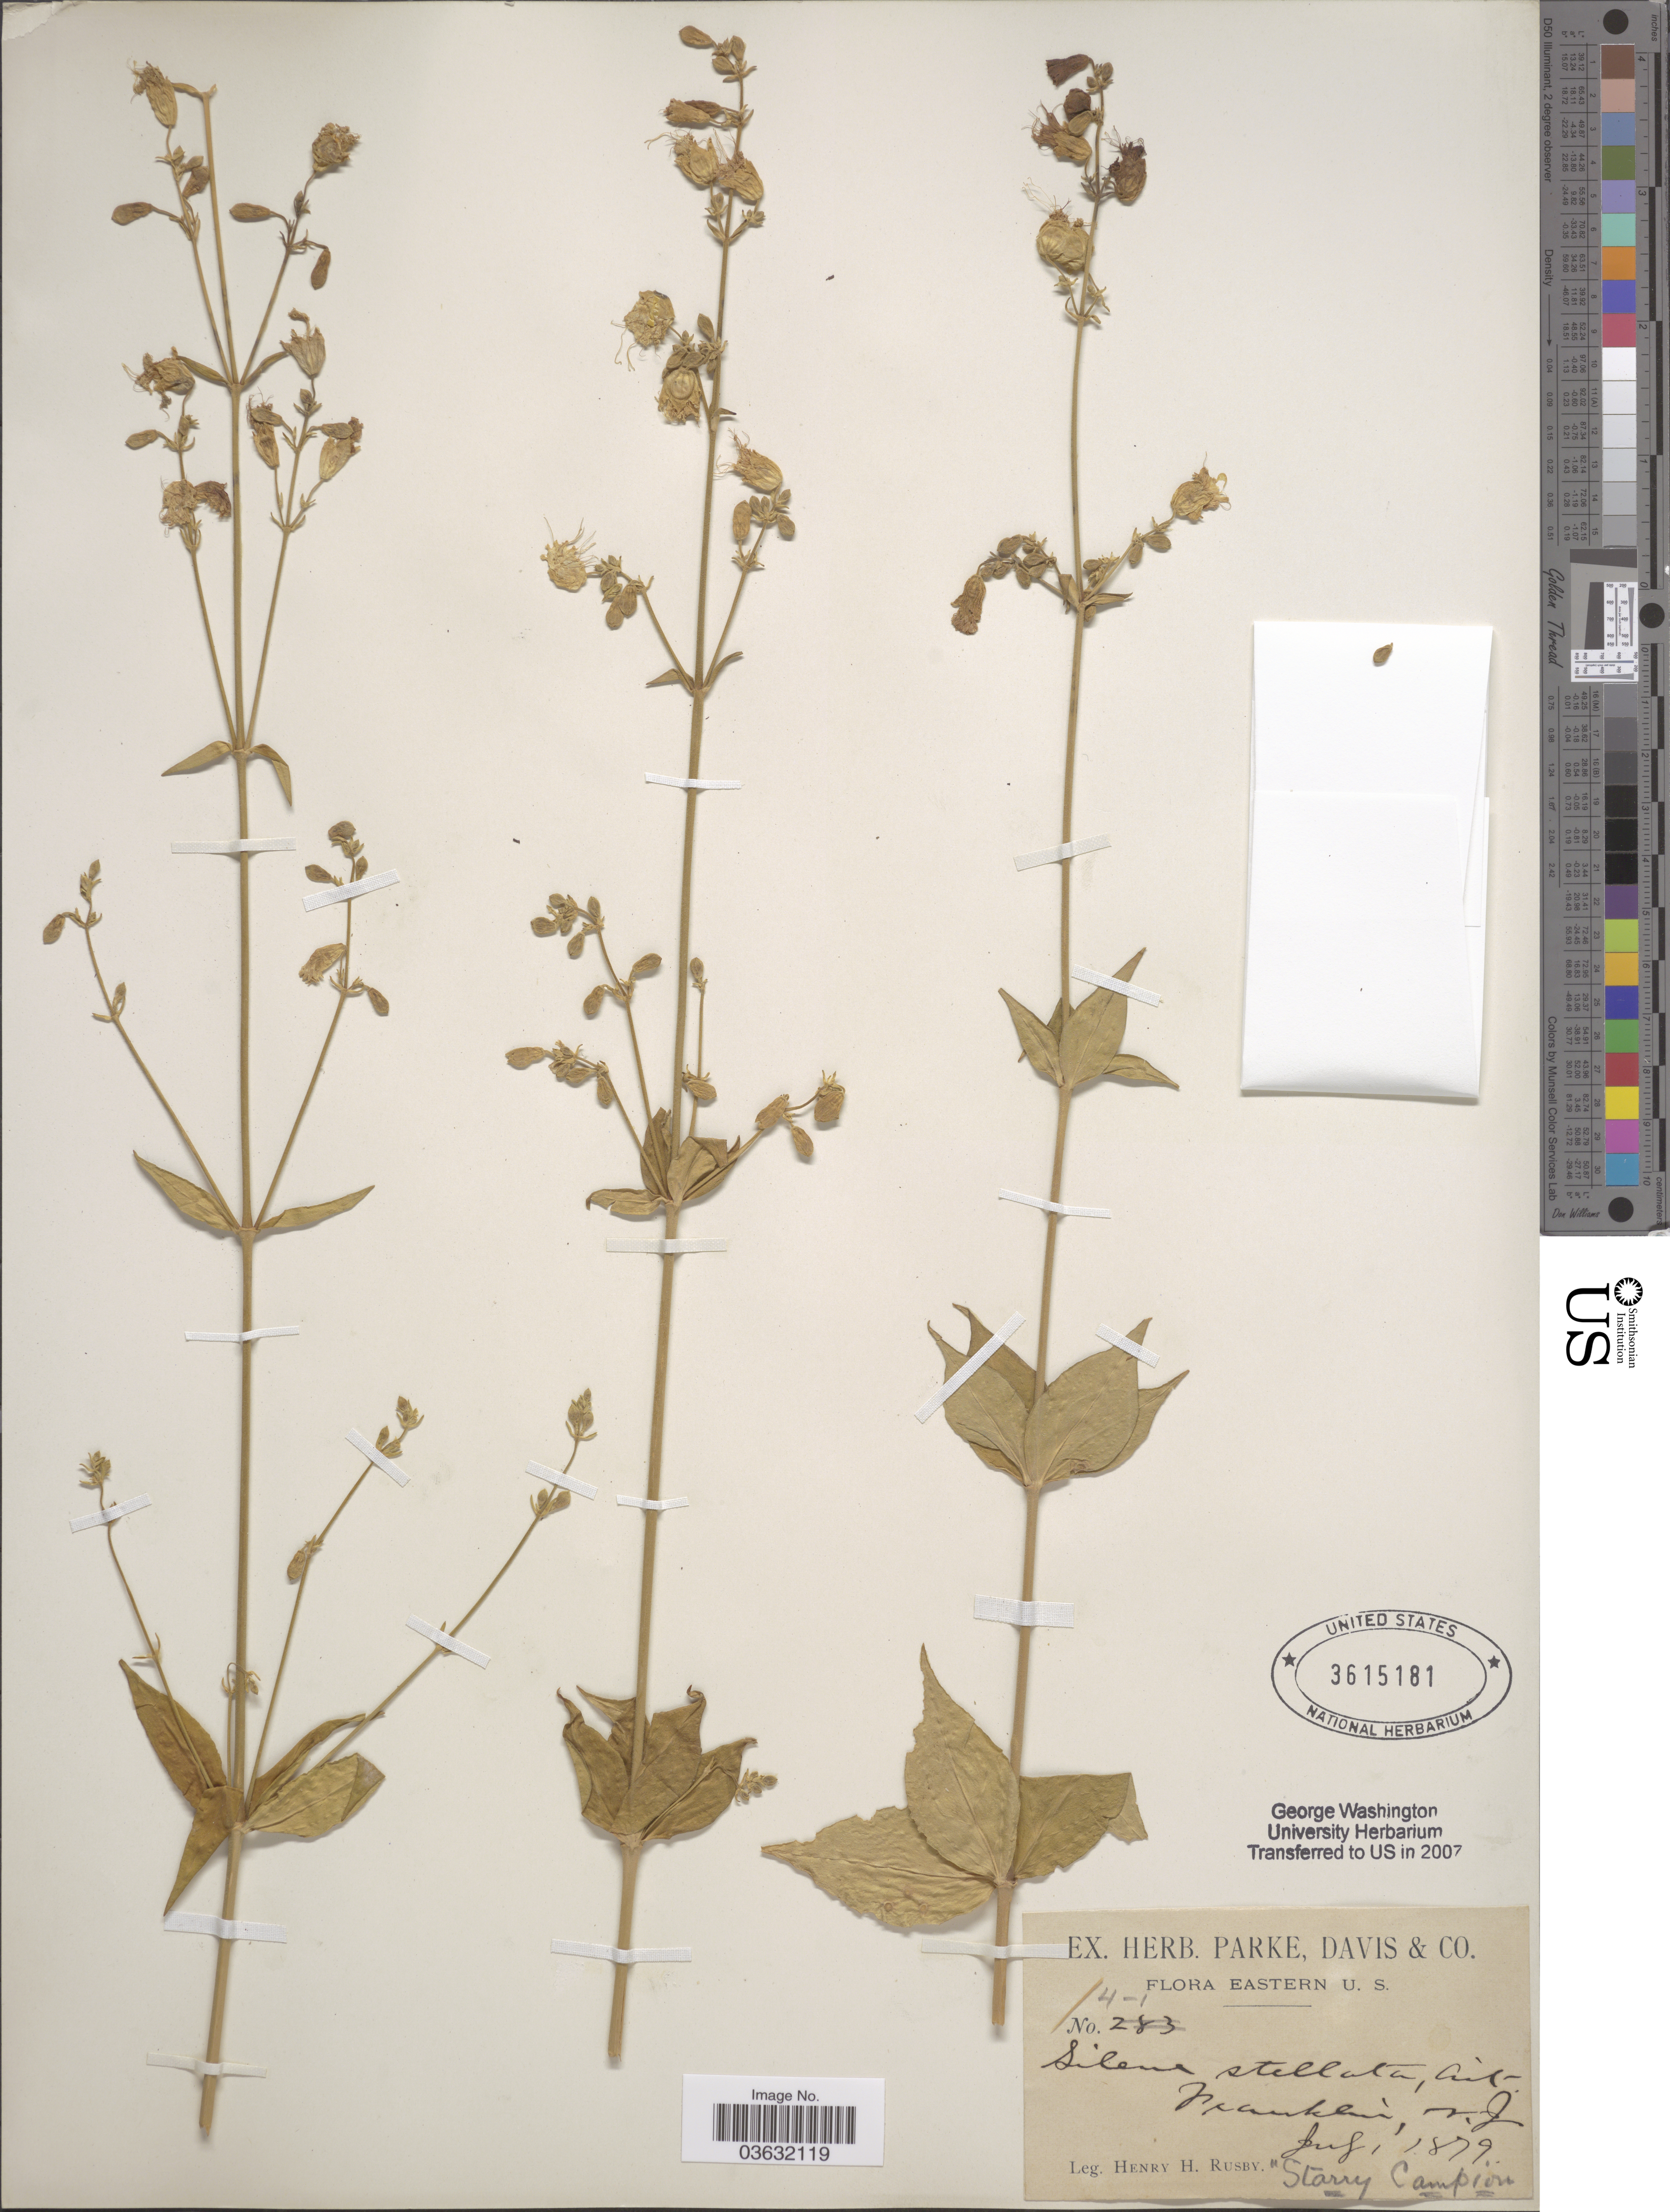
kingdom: Plantae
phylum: Tracheophyta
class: Magnoliopsida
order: Caryophyllales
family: Caryophyllaceae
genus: Silene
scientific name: Silene stellata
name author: (L.) Coyte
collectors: H. H. Rusby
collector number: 4-1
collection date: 1879-07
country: United States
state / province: New Jersey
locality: Franklin.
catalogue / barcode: US 3615181